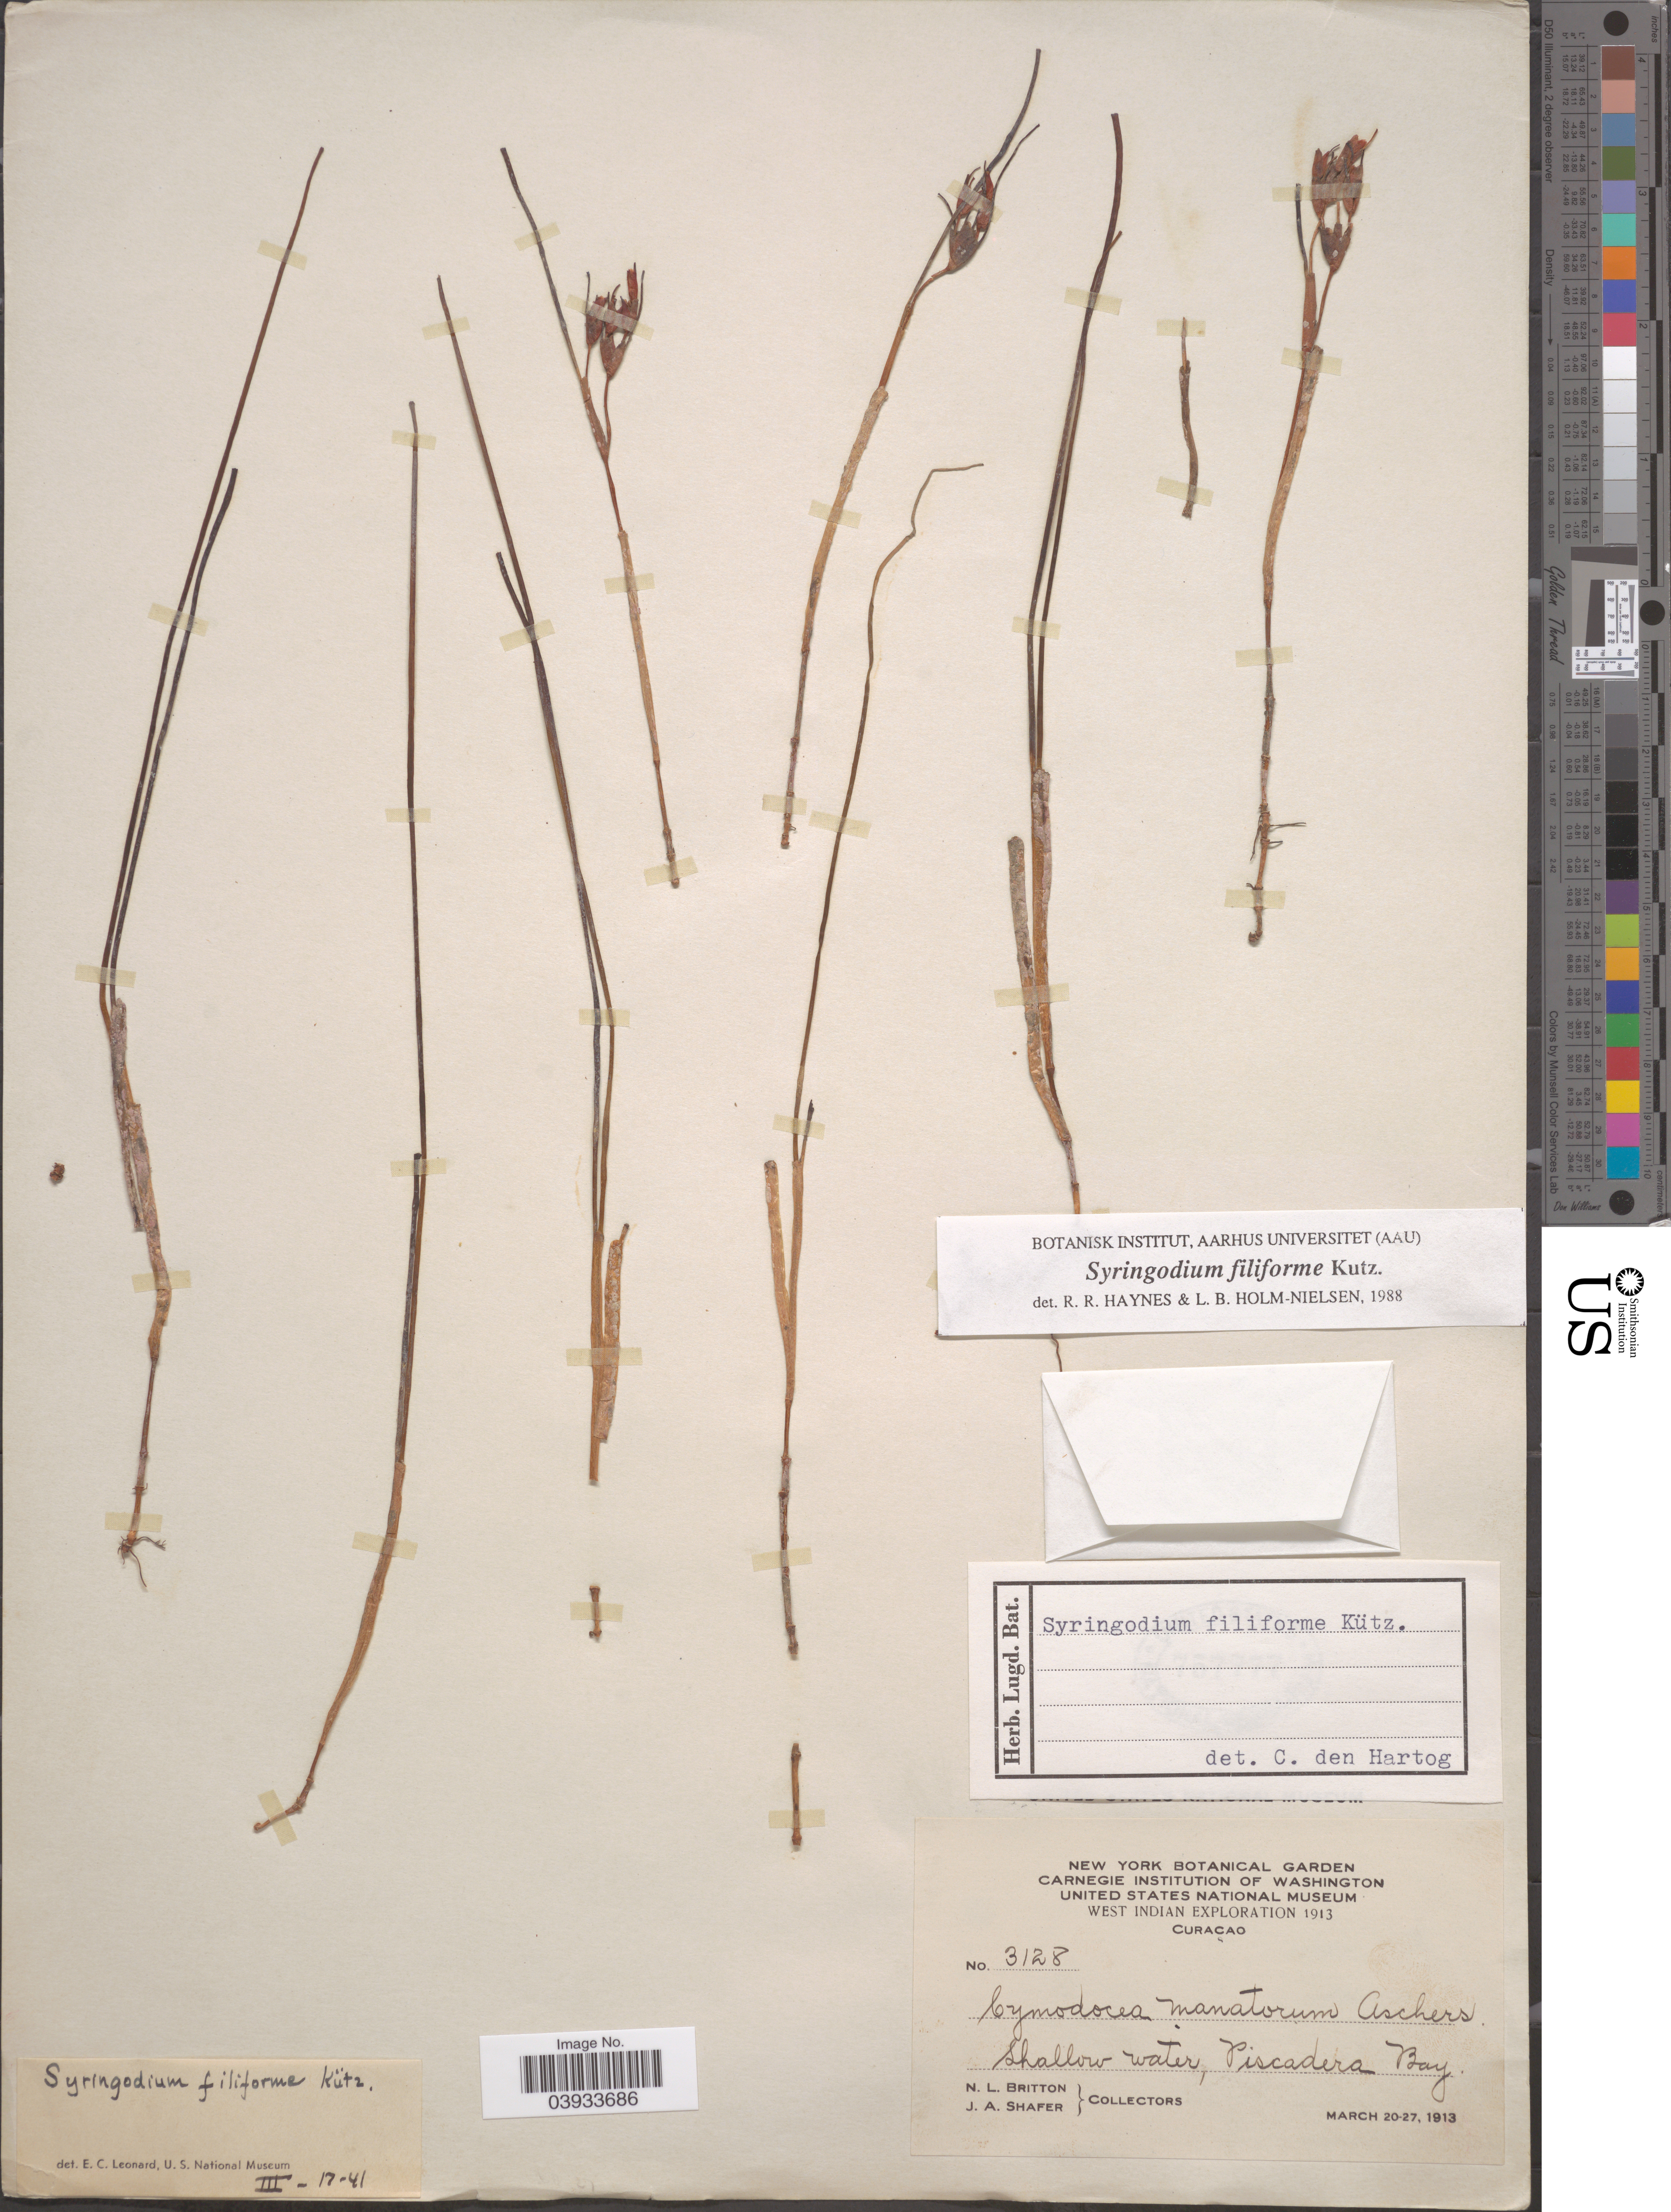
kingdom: Plantae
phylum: Tracheophyta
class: Liliopsida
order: Alismatales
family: Cymodoceaceae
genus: Syringodium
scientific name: Syringodium filiforme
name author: Kütz.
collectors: N. Britton & J. A. Shafer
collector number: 3128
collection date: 1913-03-20/1913-03-27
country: Curaçao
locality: West Indian. Piscadera Bay.